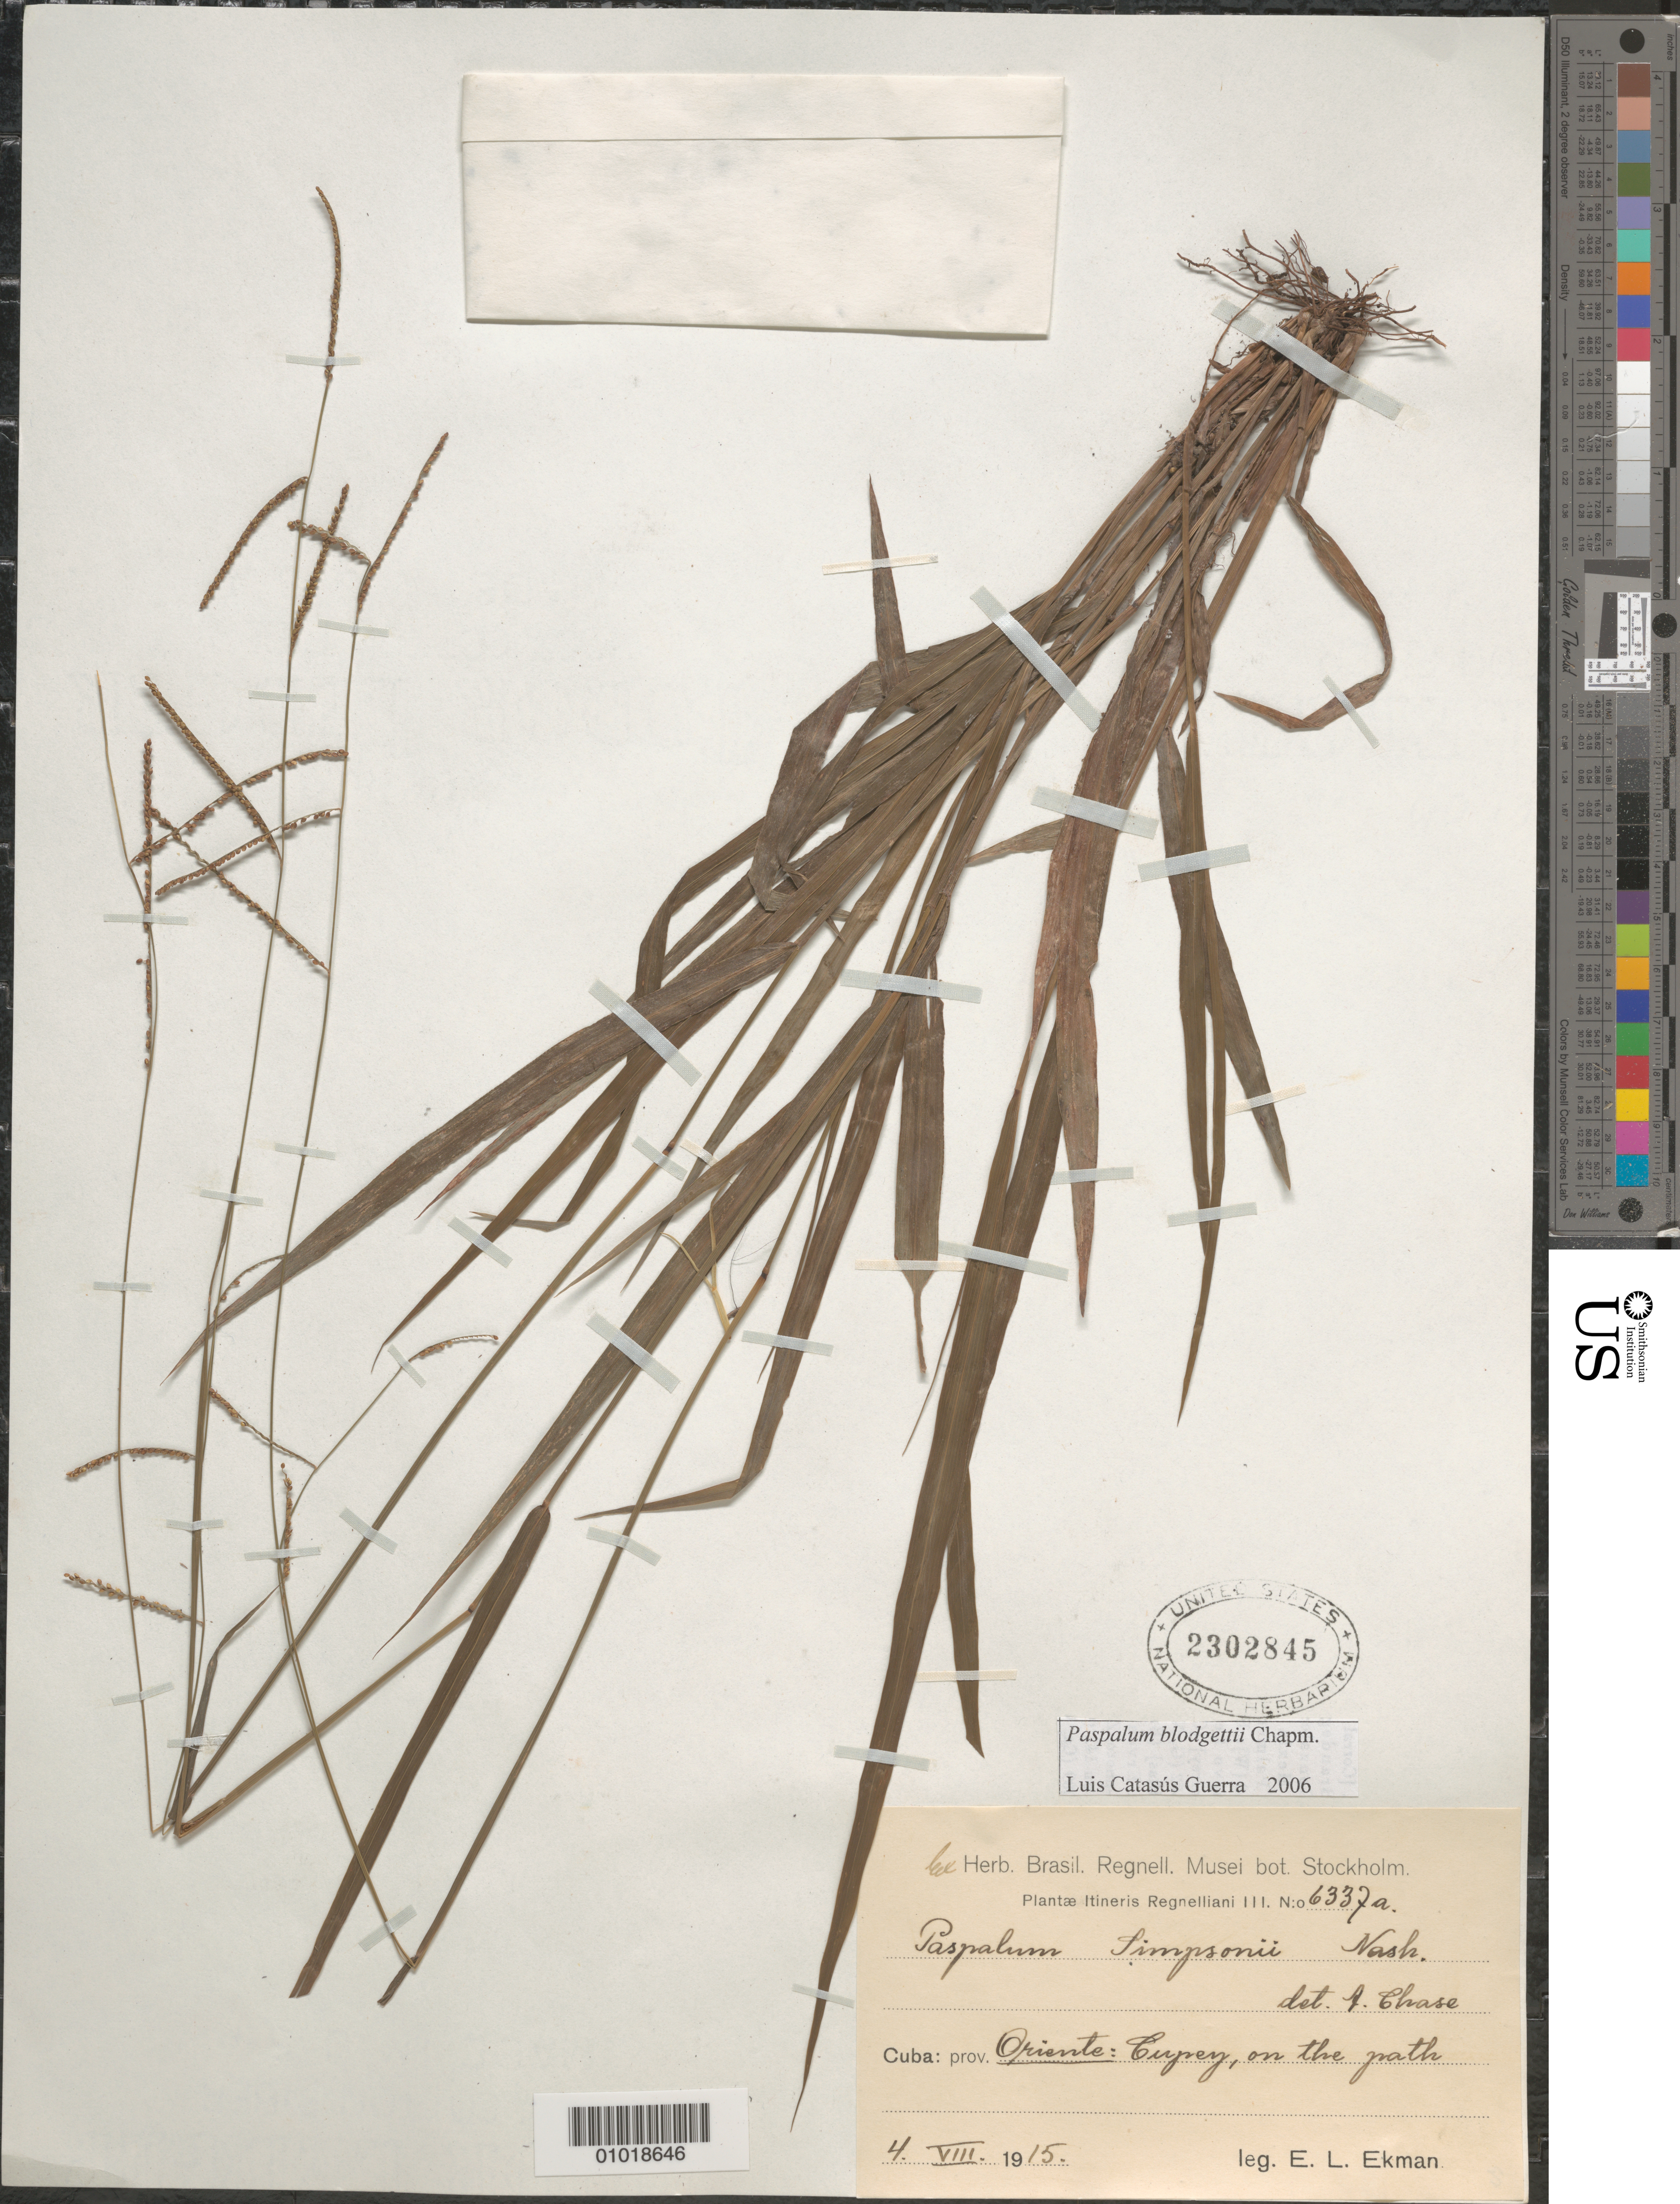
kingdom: Plantae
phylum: Tracheophyta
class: Liliopsida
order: Poales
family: Poaceae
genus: Paspalum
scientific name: Paspalum blodgettii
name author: Chapm.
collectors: E. L. Ekman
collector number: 6337a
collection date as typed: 04 Aug 1915 or 08 Apr 1915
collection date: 1915-04-08 or 1915-08-04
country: Cuba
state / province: Oriente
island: Cuba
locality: Cupuey, on the path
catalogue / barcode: US 2302845